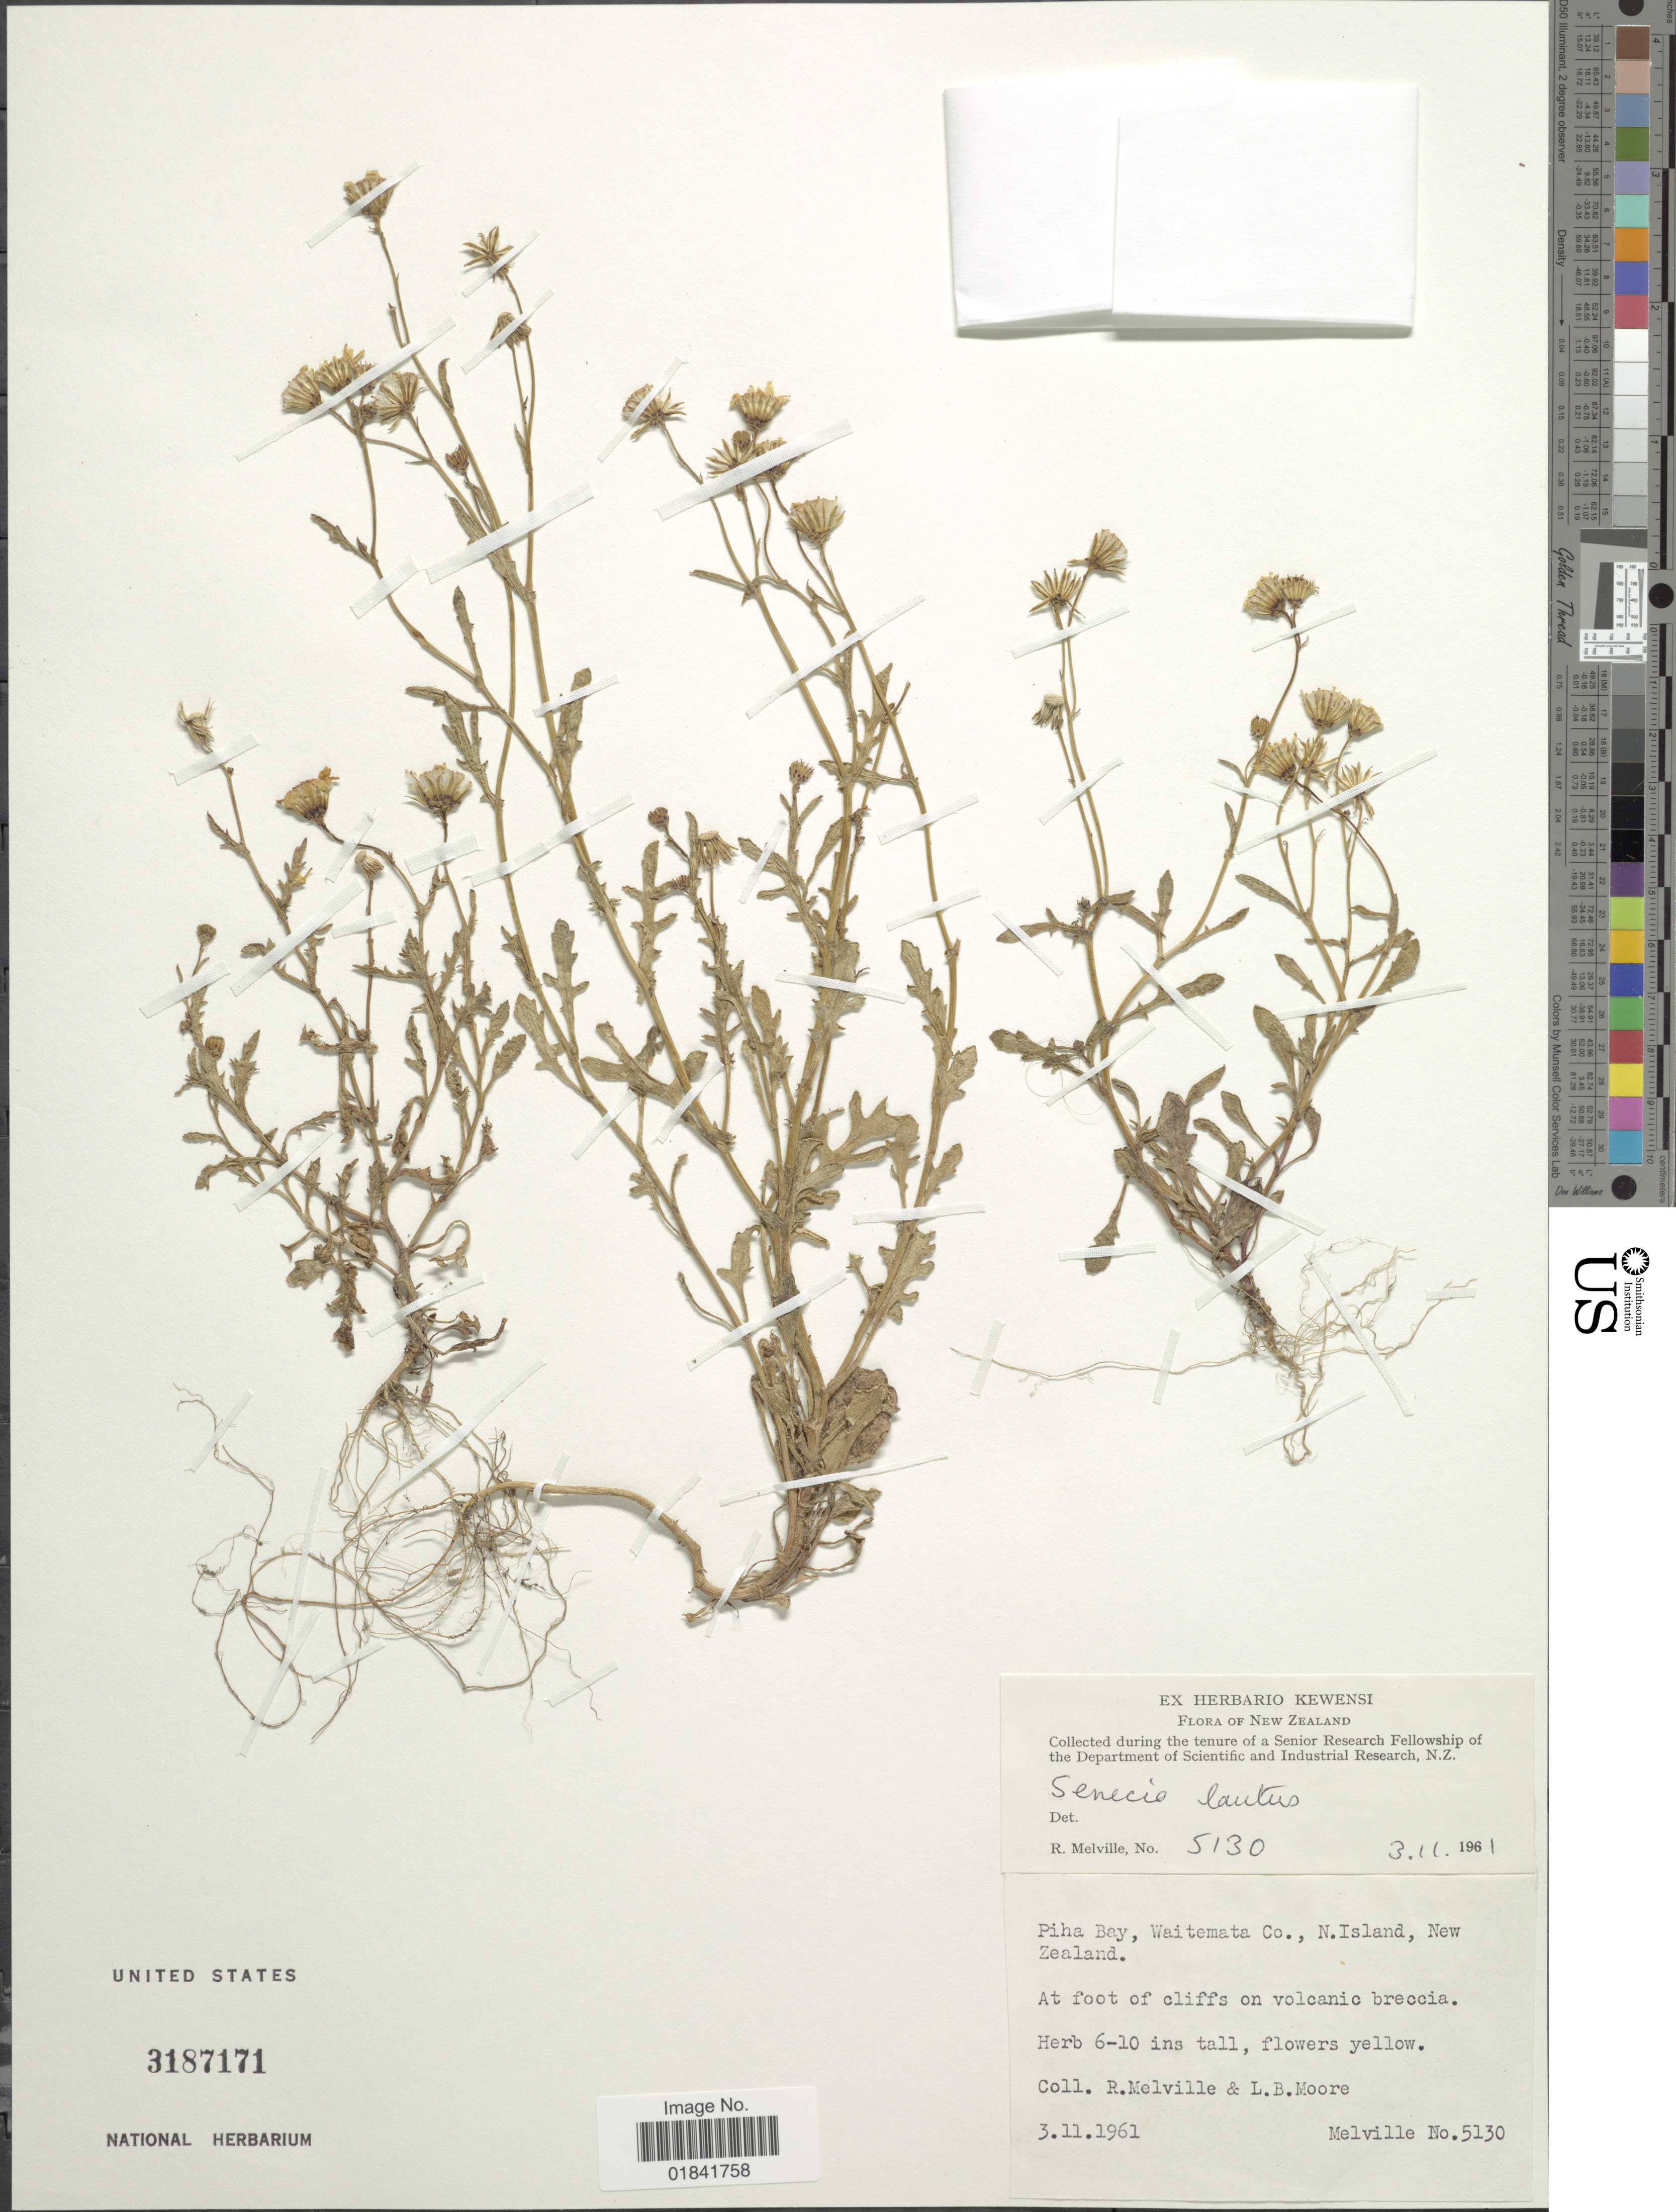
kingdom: Plantae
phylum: Tracheophyta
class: Magnoliopsida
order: Asterales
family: Asteraceae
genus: Senecio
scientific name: Senecio lautus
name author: Sol. ex G. Forst.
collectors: R. Melville & L. Moore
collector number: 5130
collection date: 1961-11-03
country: New Zealand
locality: Piha Bay, Waitemata Co., N. Island, New Zealand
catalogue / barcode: US 3187171